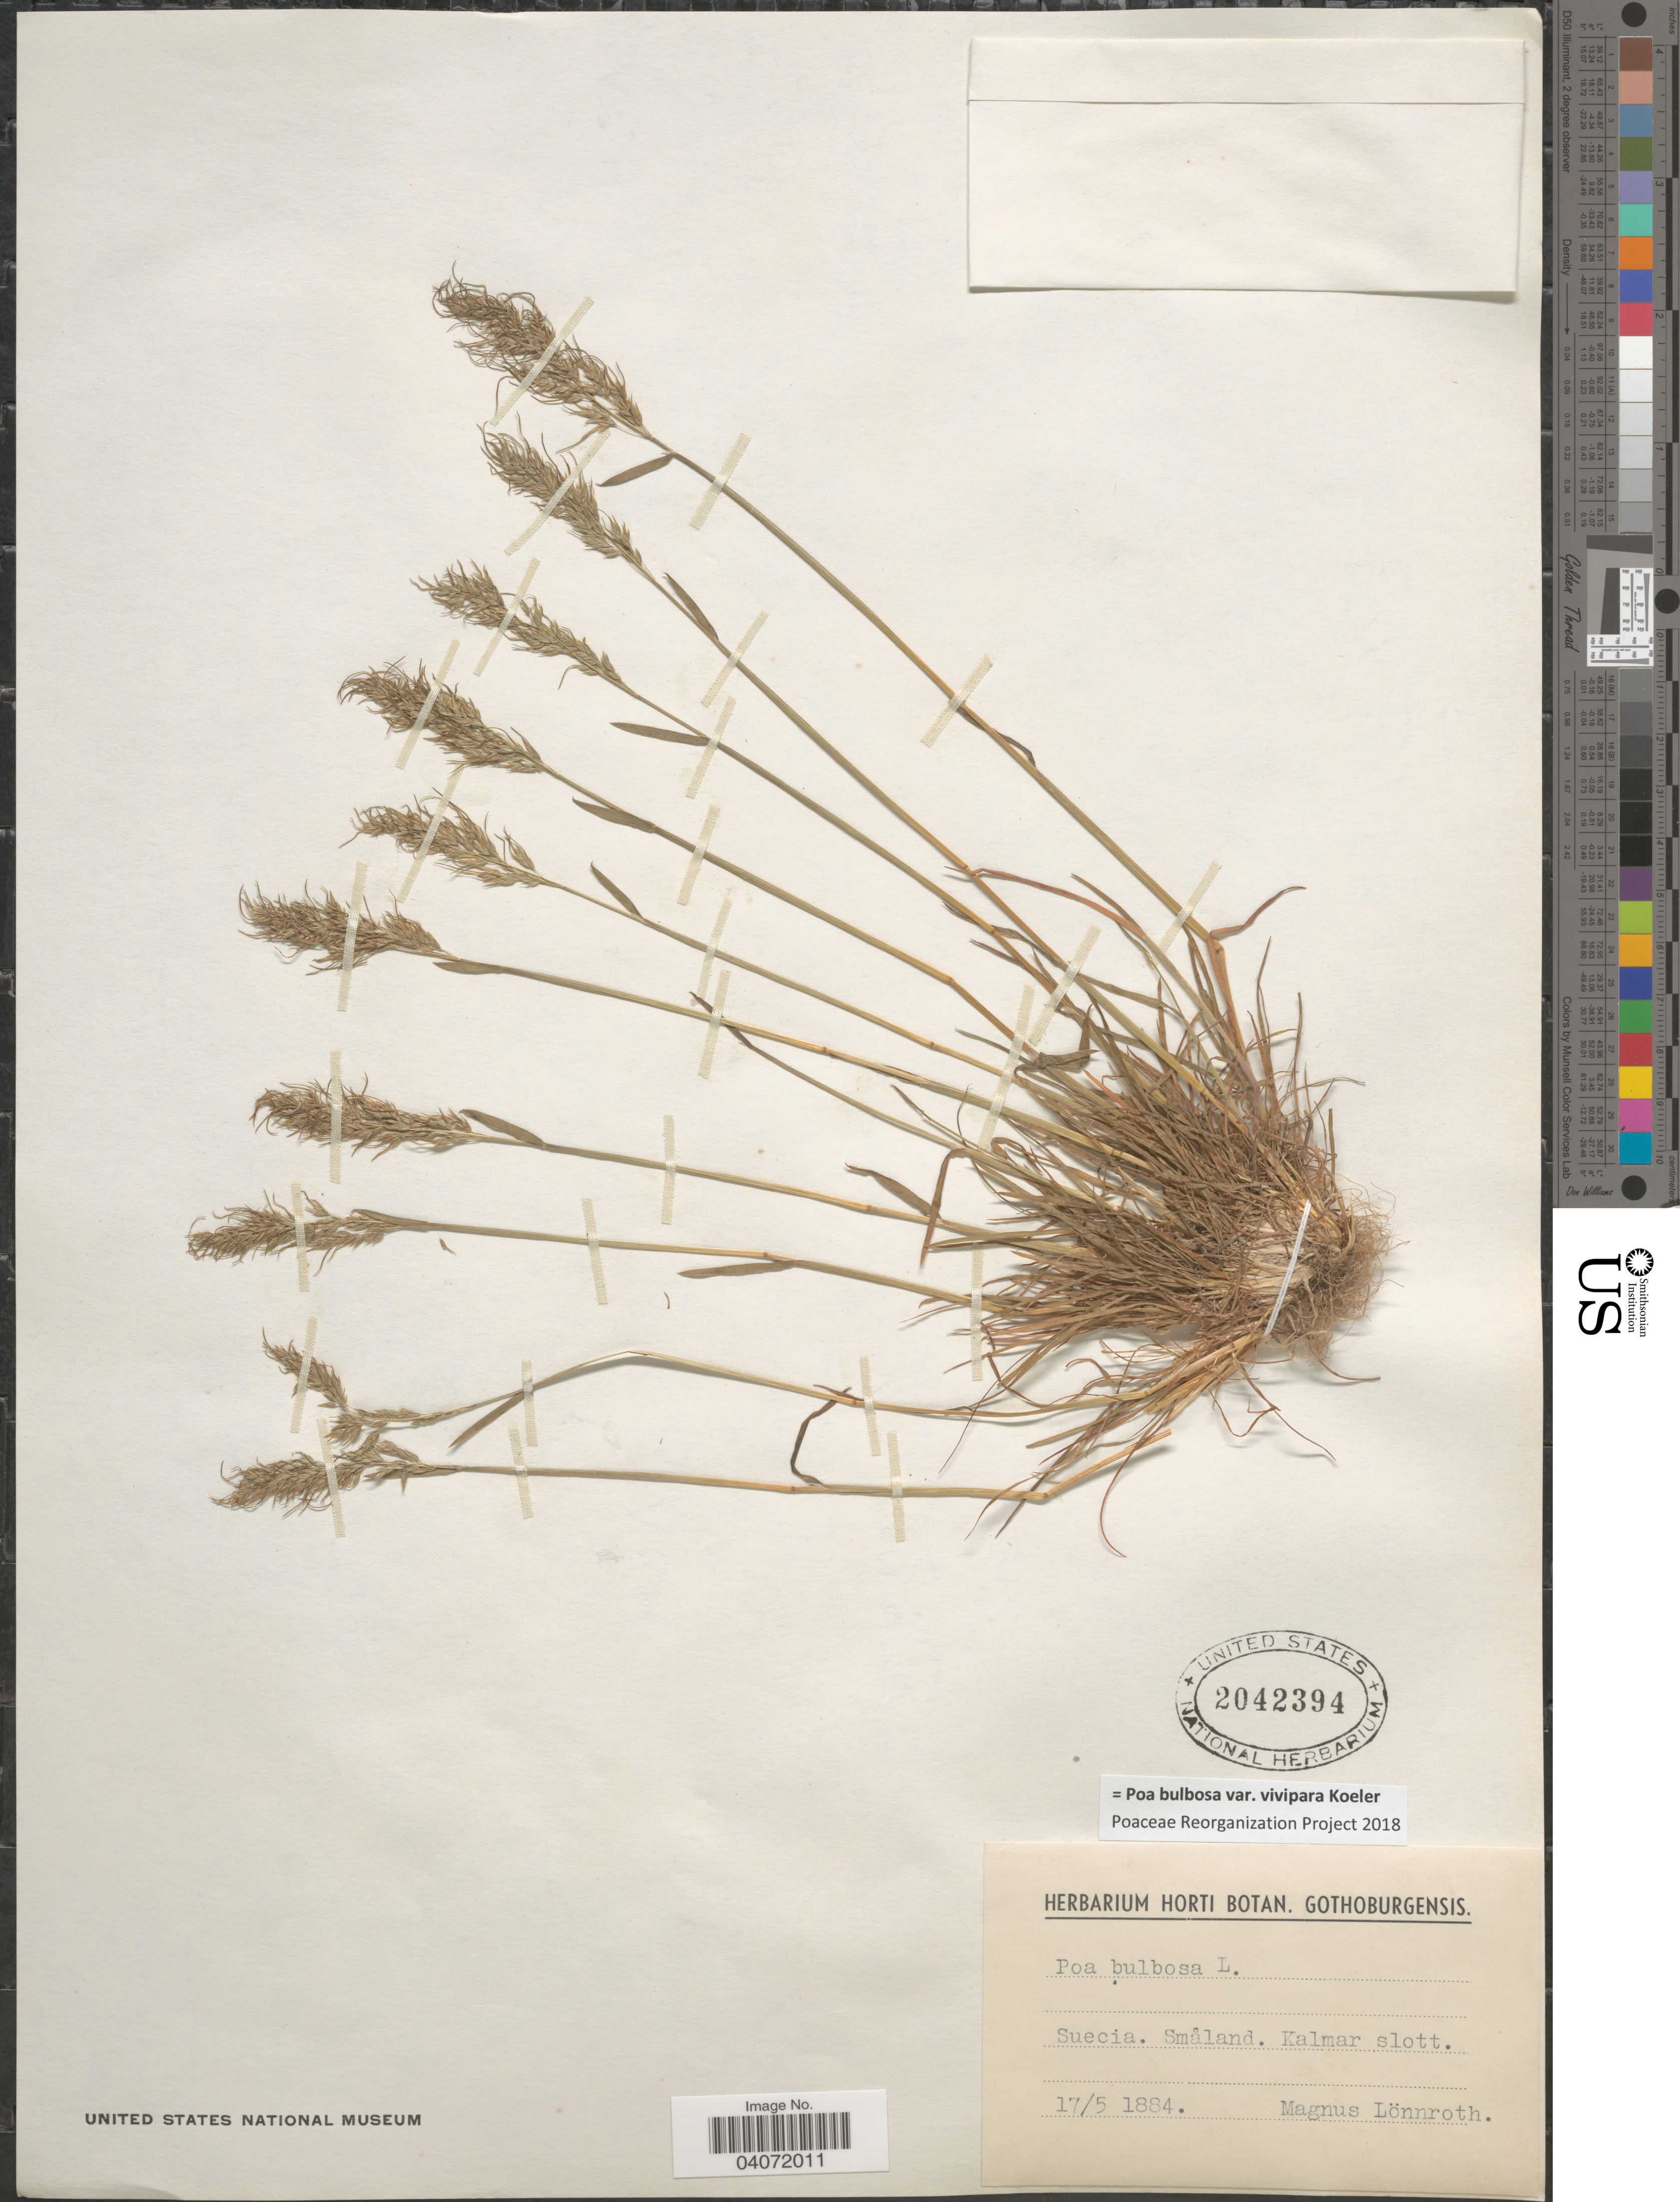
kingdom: Plantae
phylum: Tracheophyta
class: Liliopsida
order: Poales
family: Poaceae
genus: Poa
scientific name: Poa bulbosa subsp. bulbosa var. vivipara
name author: Koeler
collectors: M. Lonnroth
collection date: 1884-05-17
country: Sweden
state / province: Kalmar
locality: Suecia. Småland. Kalmar slott.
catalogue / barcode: US 2042394